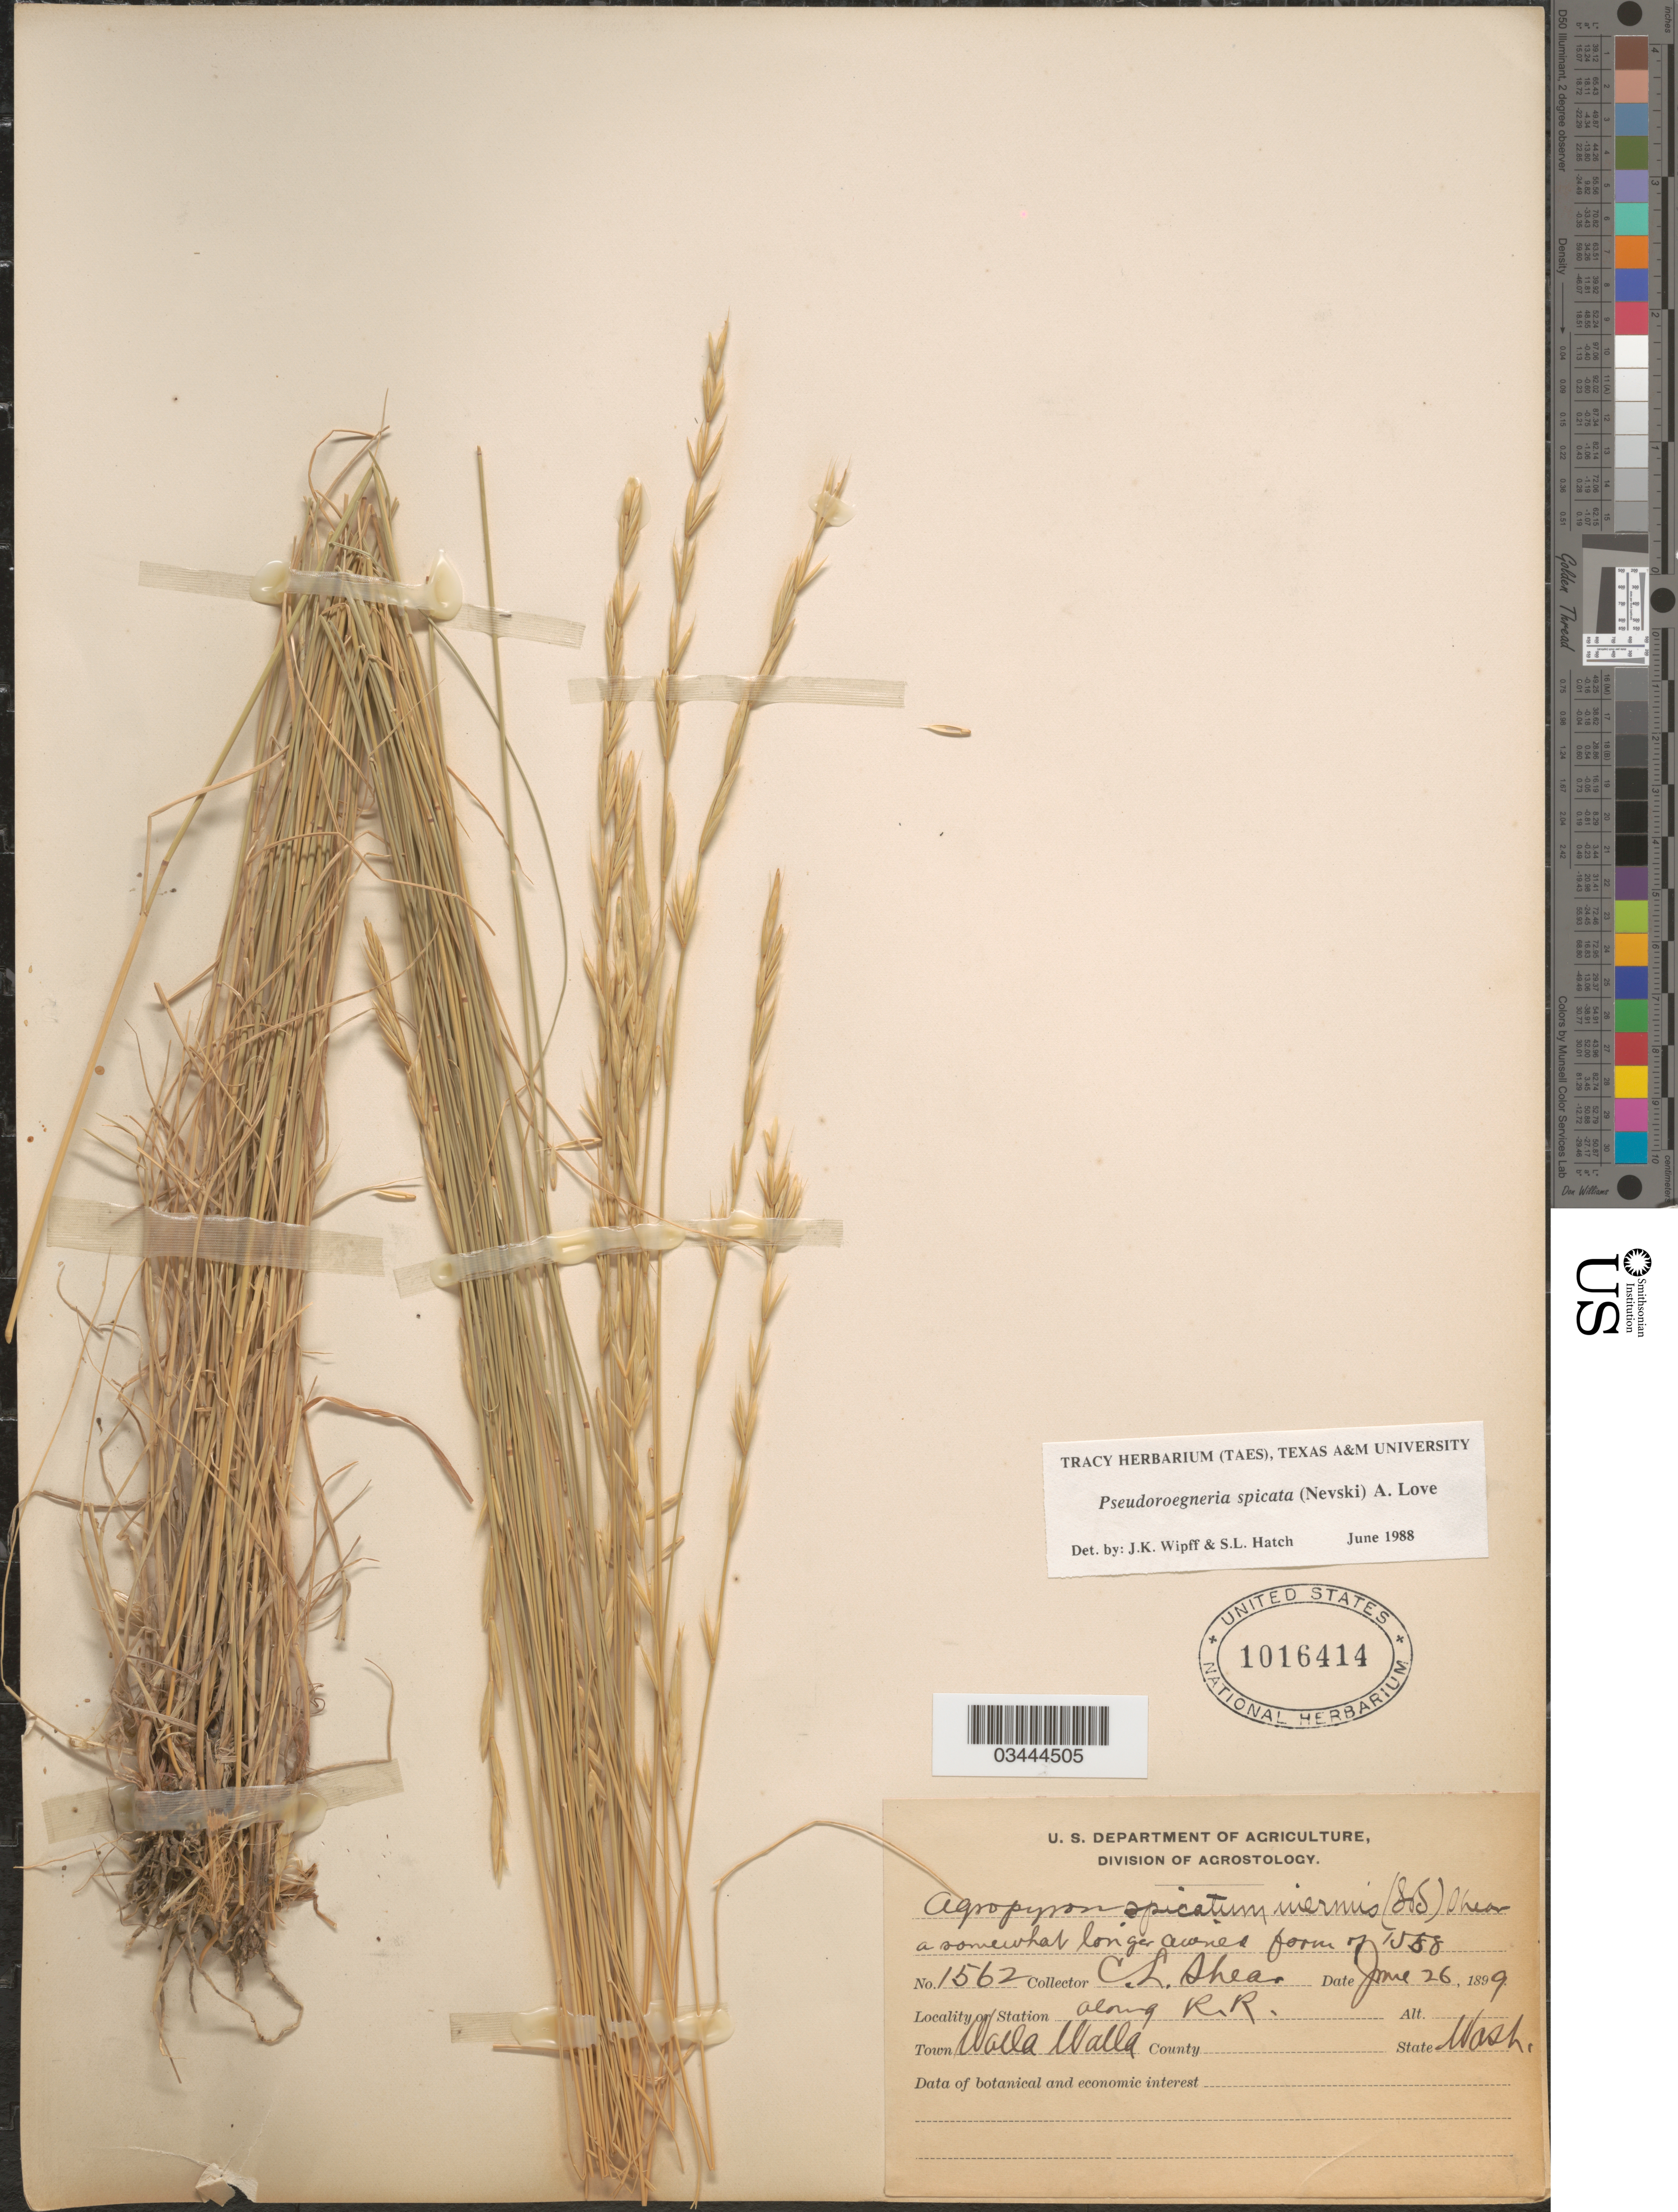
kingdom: Plantae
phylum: Tracheophyta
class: Liliopsida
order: Poales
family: Poaceae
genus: Pseudoroegneria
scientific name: Pseudoroegneria spicata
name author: (Pursh) Á. Löve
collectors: C. L. Shear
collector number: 1562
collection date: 1899-06-26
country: United States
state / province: Washington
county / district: Walla Walla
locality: Along R. R. Town Walla Walla.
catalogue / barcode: US 1016414